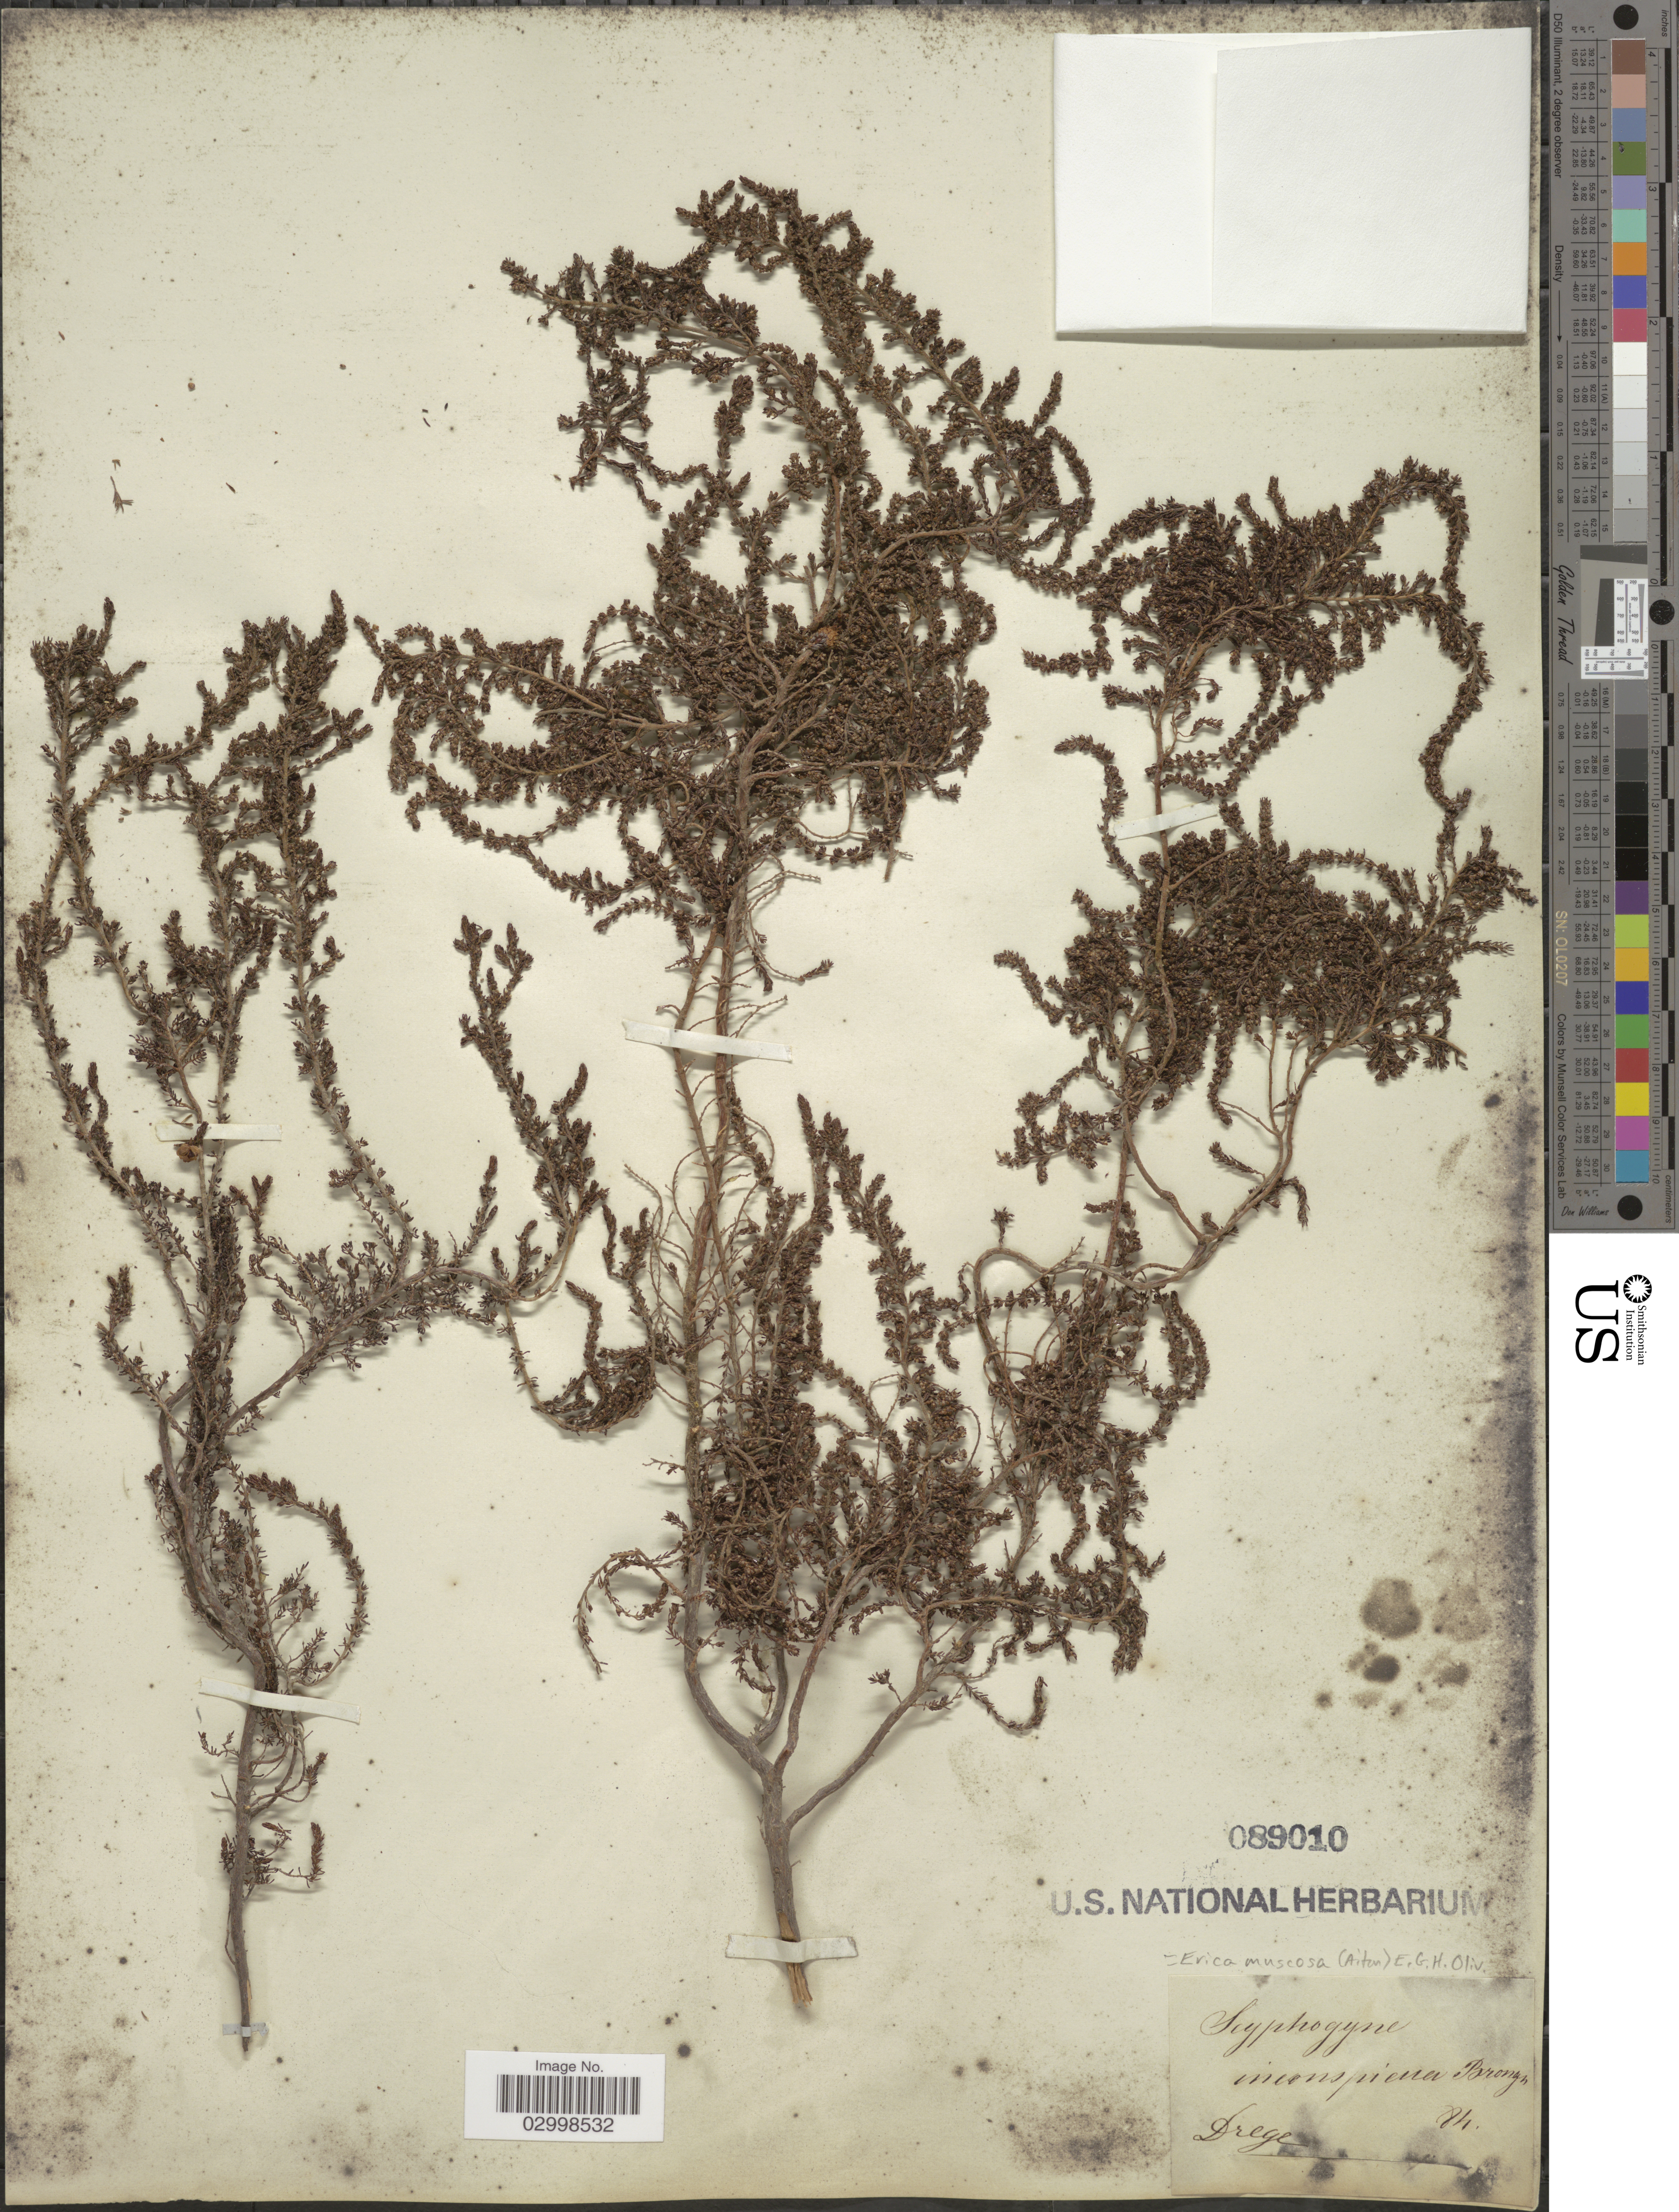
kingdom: Plantae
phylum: Tracheophyta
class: Magnoliopsida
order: Ericales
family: Ericaceae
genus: Erica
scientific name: Erica muscosa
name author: (Aiton) E.G.H. Oliv.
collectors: Drege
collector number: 84?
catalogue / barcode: US 89010